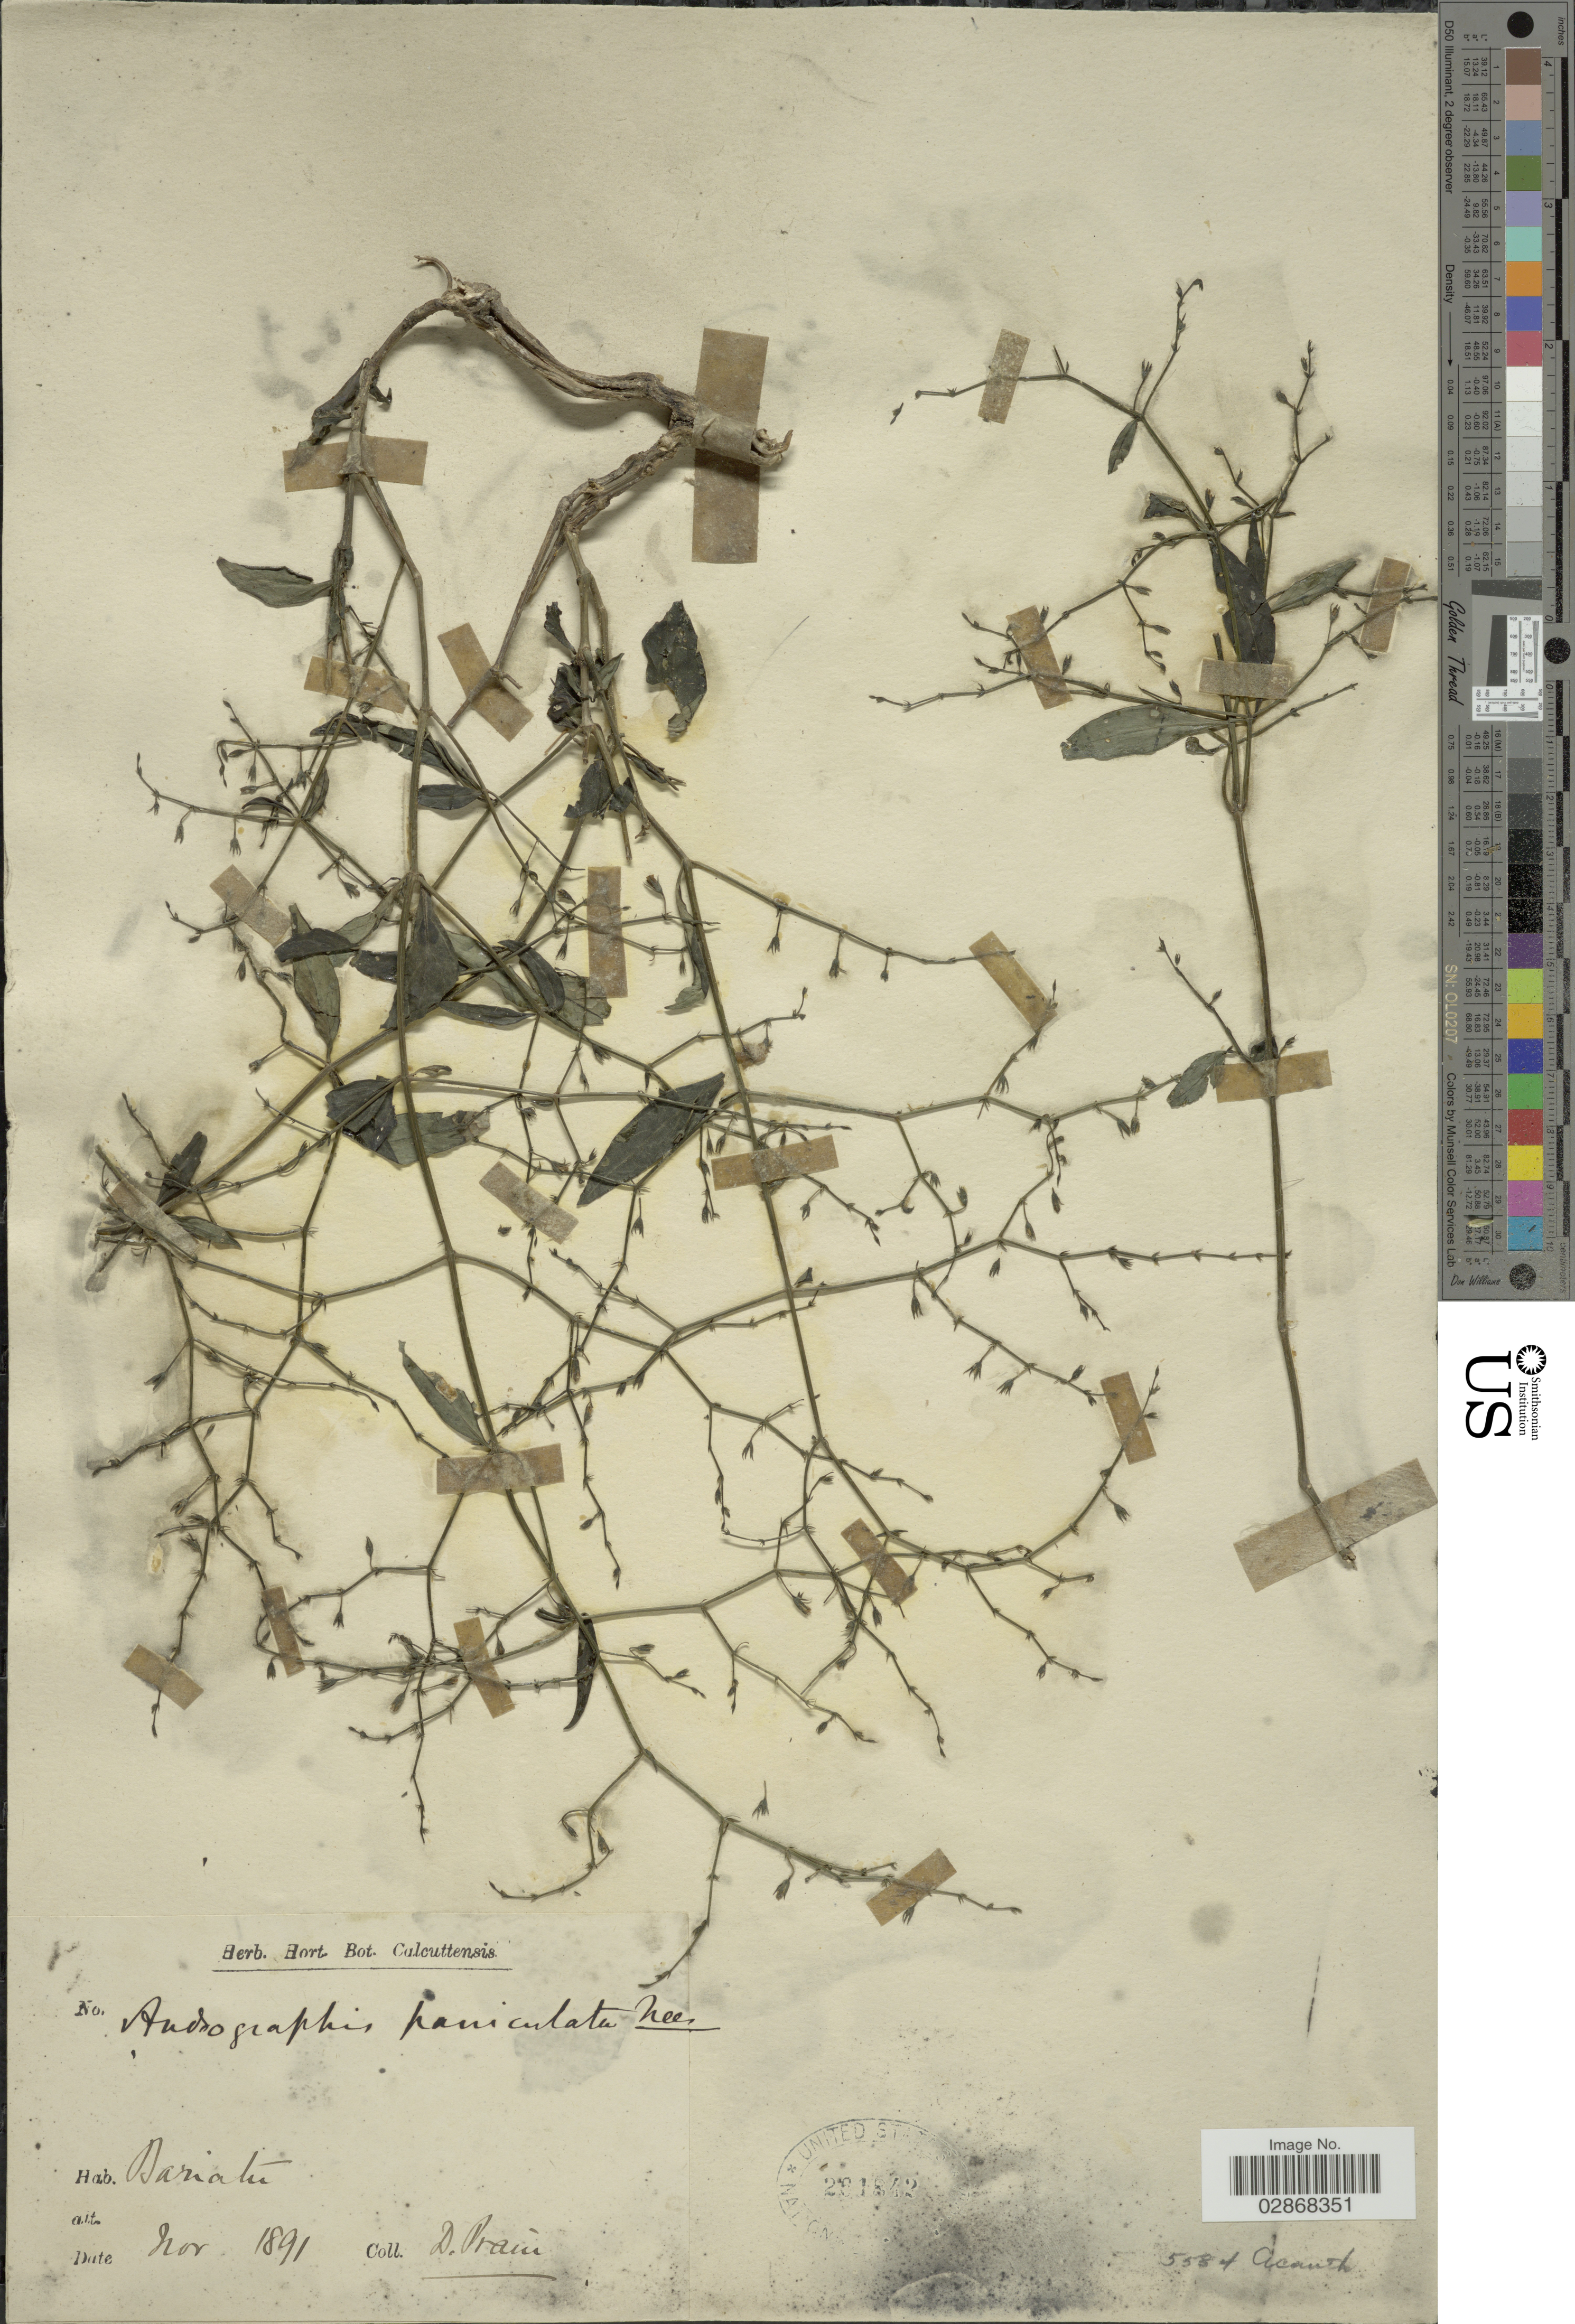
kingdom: Plantae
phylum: Tracheophyta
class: Magnoliopsida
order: Lamiales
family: Acanthaceae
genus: Andrographis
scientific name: Andrographis paniculata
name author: (Burm. f.) Nees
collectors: D. Prain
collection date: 1891-11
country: India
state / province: Jharkhand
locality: Dariatu.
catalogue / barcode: US 261842